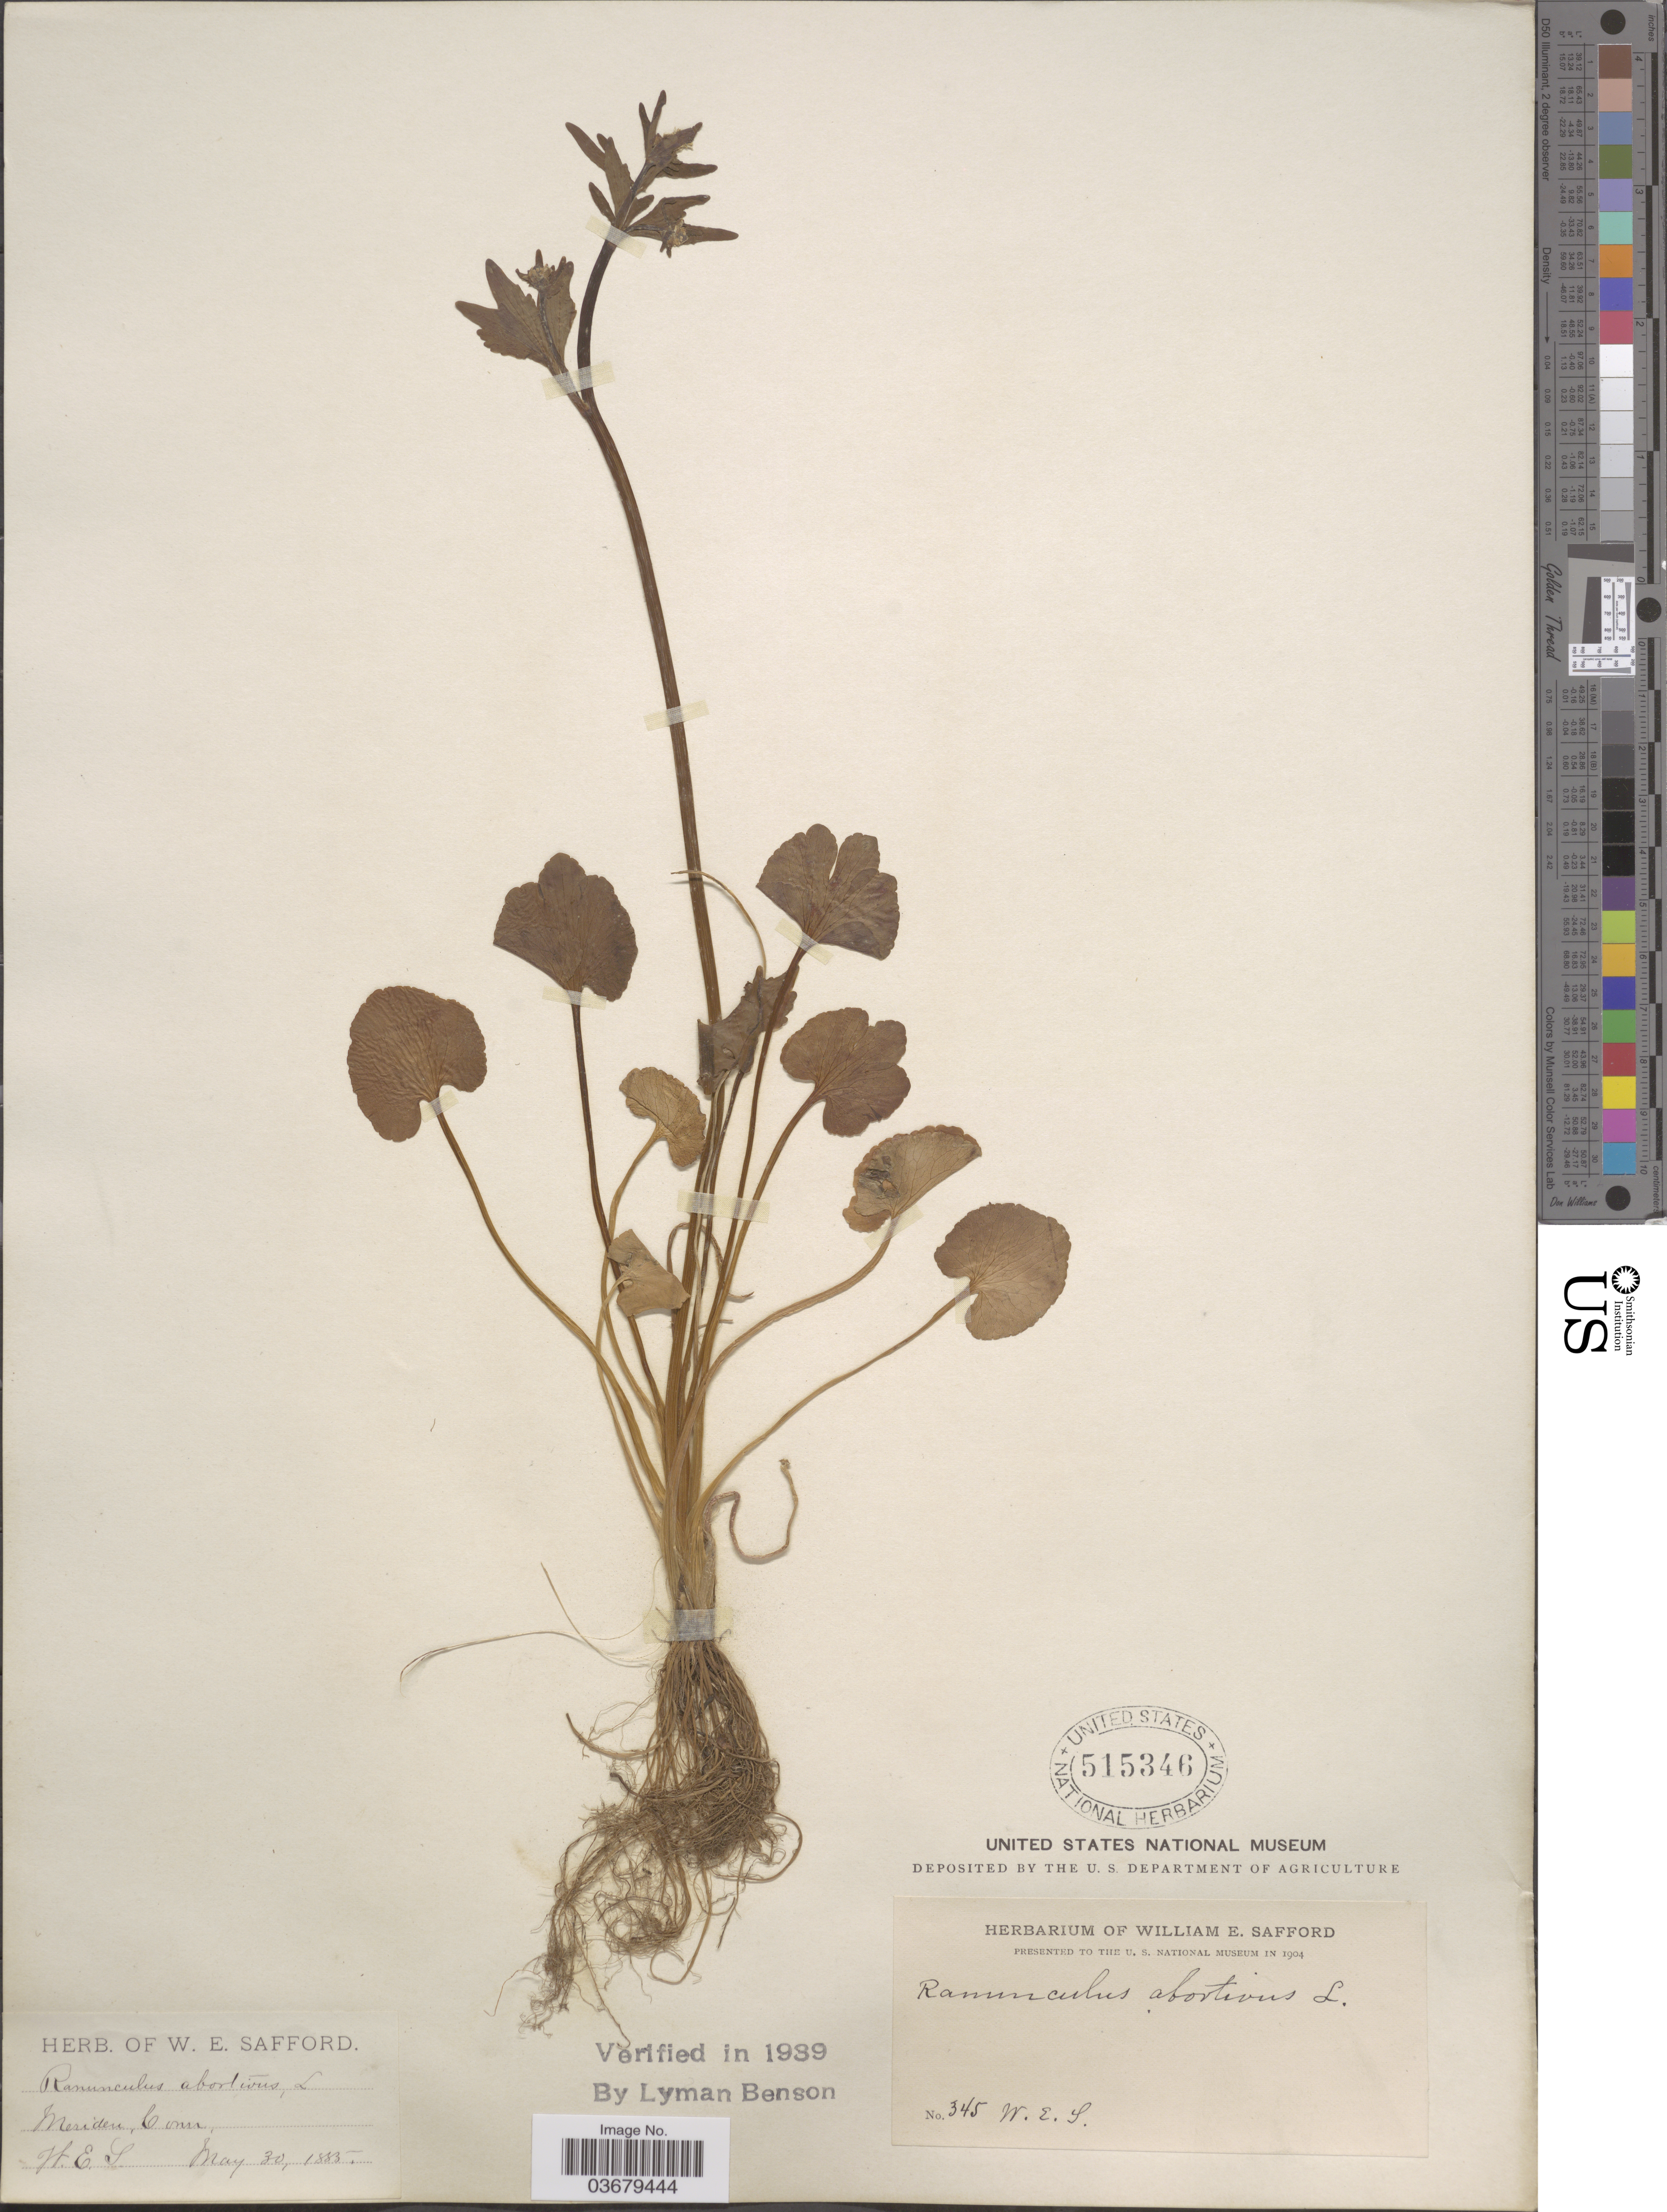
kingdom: Plantae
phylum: Tracheophyta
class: Magnoliopsida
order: Ranunculales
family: Ranunculaceae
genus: Ranunculus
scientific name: Ranunculus abortivus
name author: L.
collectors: W. E. Safford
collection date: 1885-05-30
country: United States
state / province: Connecticut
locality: Meriden.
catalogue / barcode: US 515346